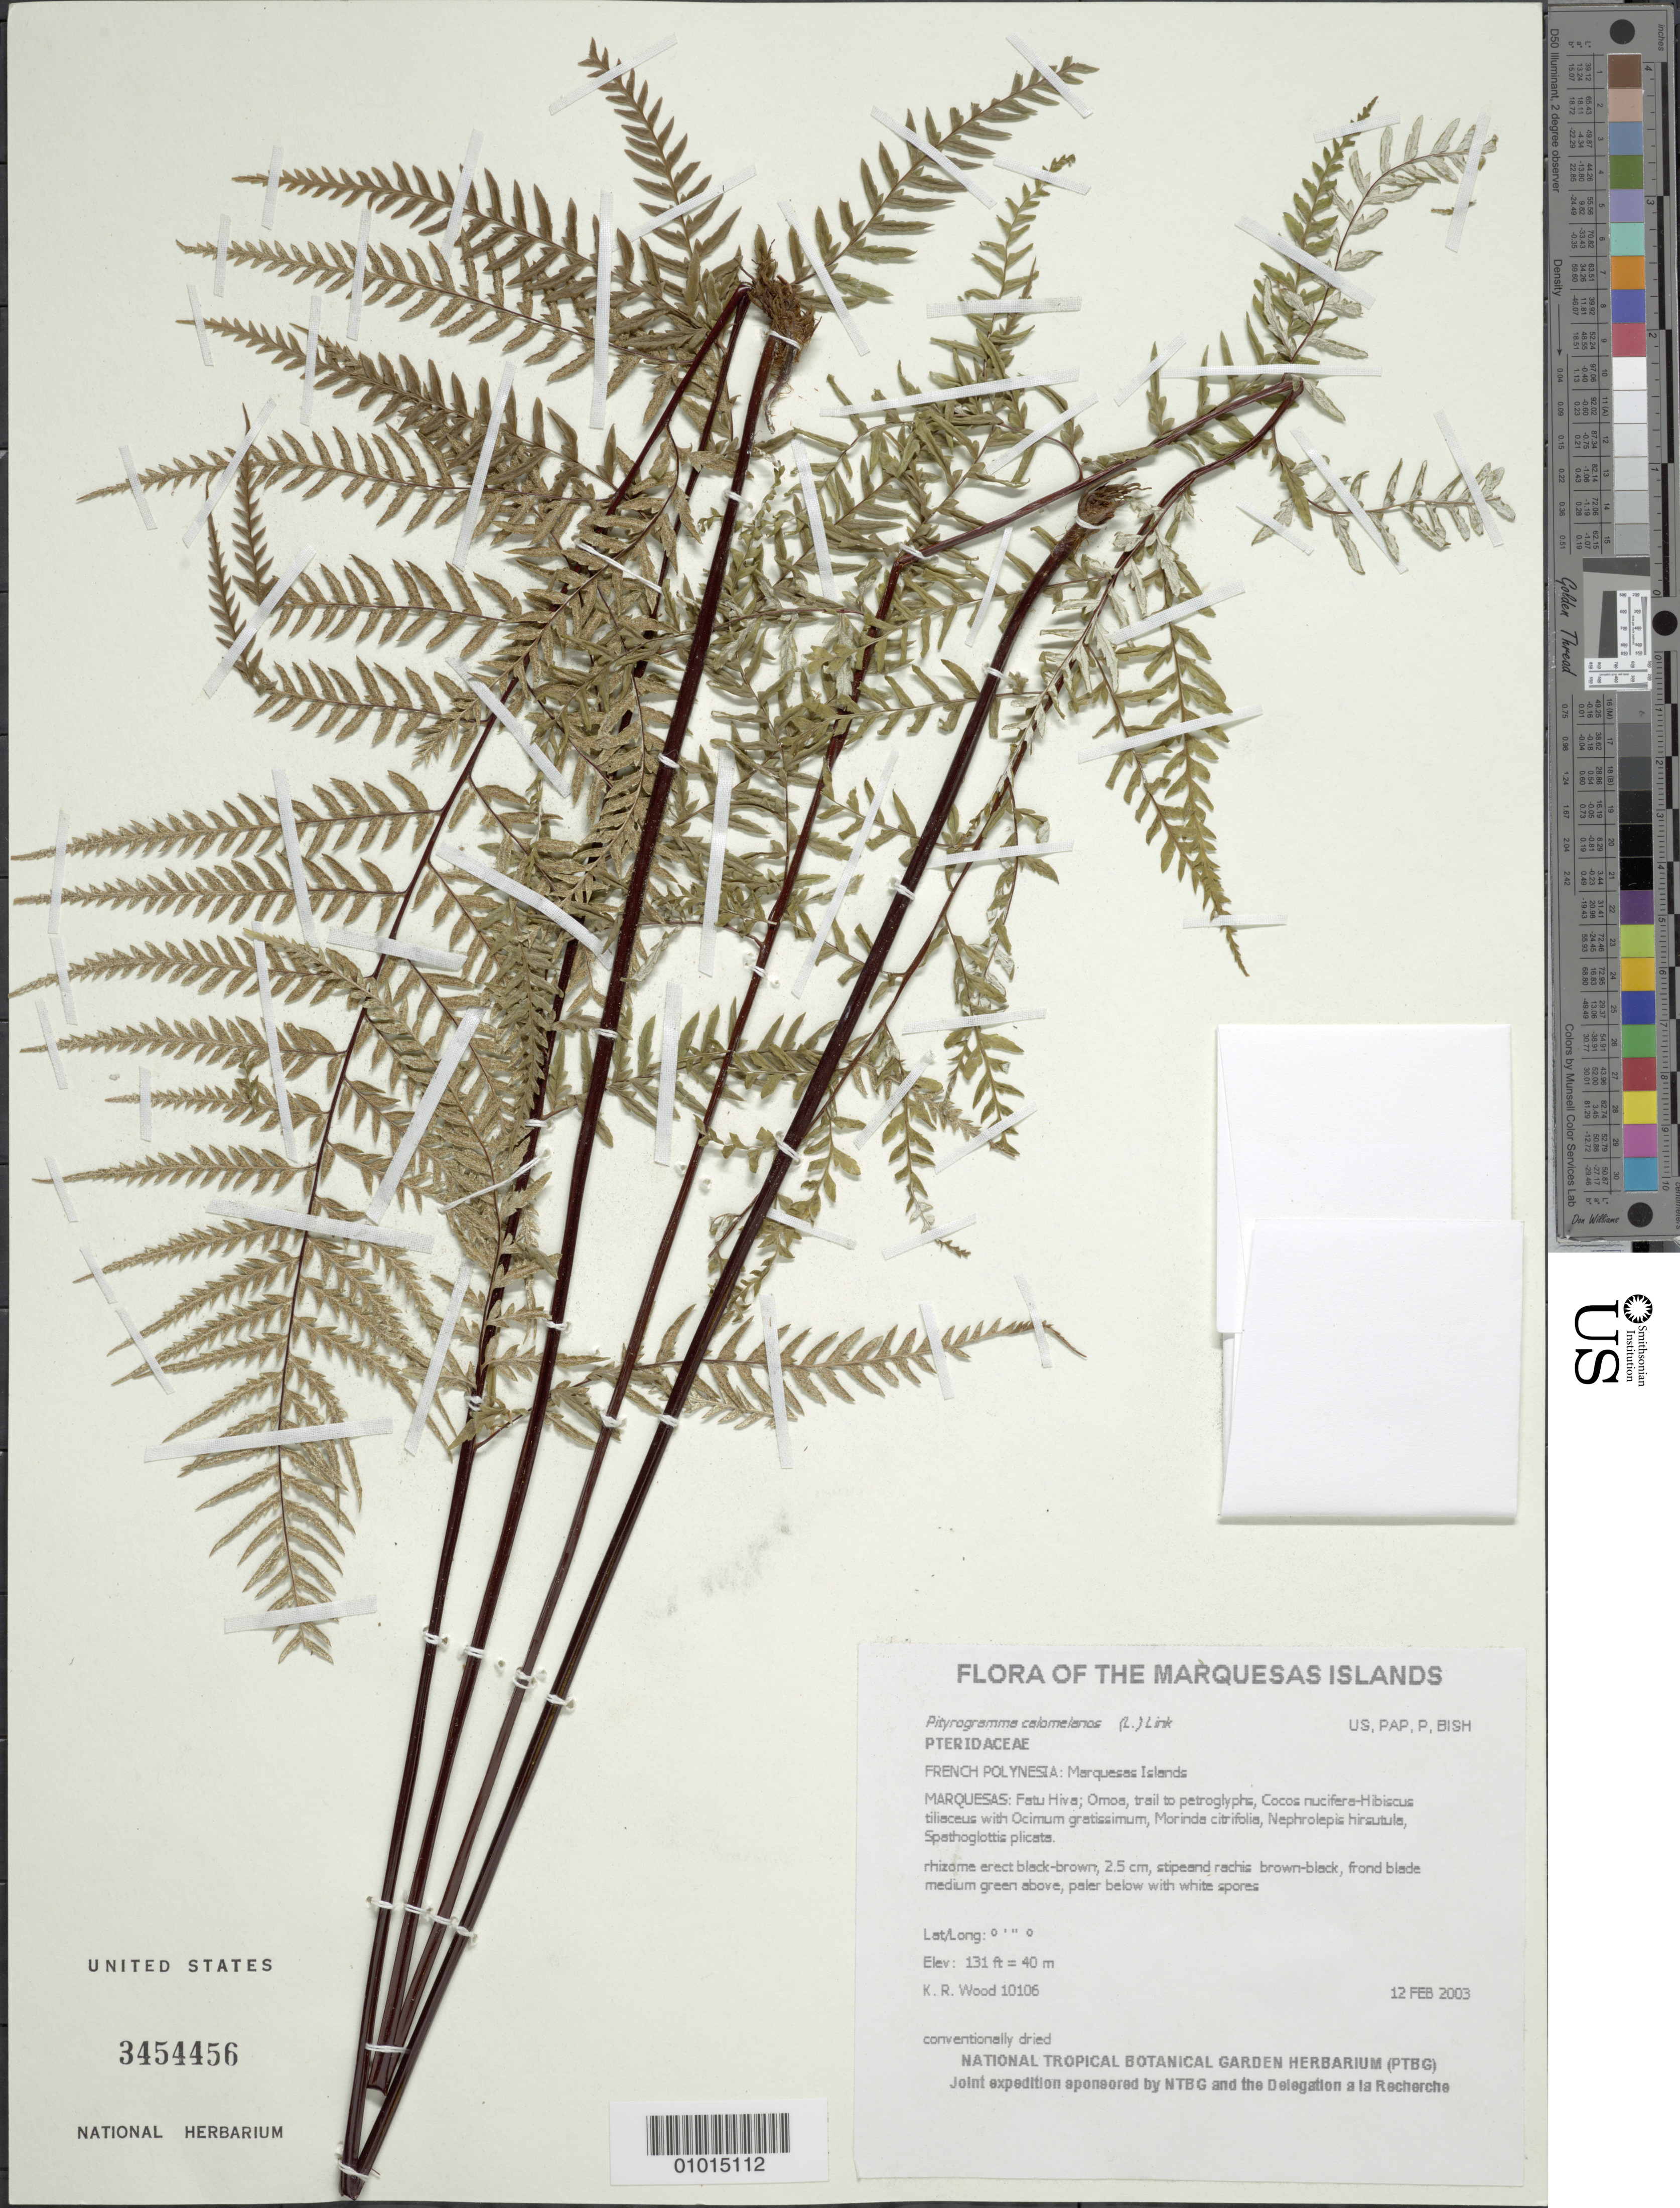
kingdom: Plantae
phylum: Tracheophyta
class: Polypodiopsida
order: Polypodiales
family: Pteridaceae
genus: Pityrogramma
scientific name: Pityrogramma calomelanos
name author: (L.) Link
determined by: Wood, Kenneth R.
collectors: K. R. Wood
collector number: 10106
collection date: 2003-02-12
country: French Polynesia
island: Fatu Hiva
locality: Omoa, trail to petroglyphs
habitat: Low-slope, N aspect, moderate slope, scattered, mesic. Cocos nucifera - Hibiscus tiliaceus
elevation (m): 40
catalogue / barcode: US 3454456